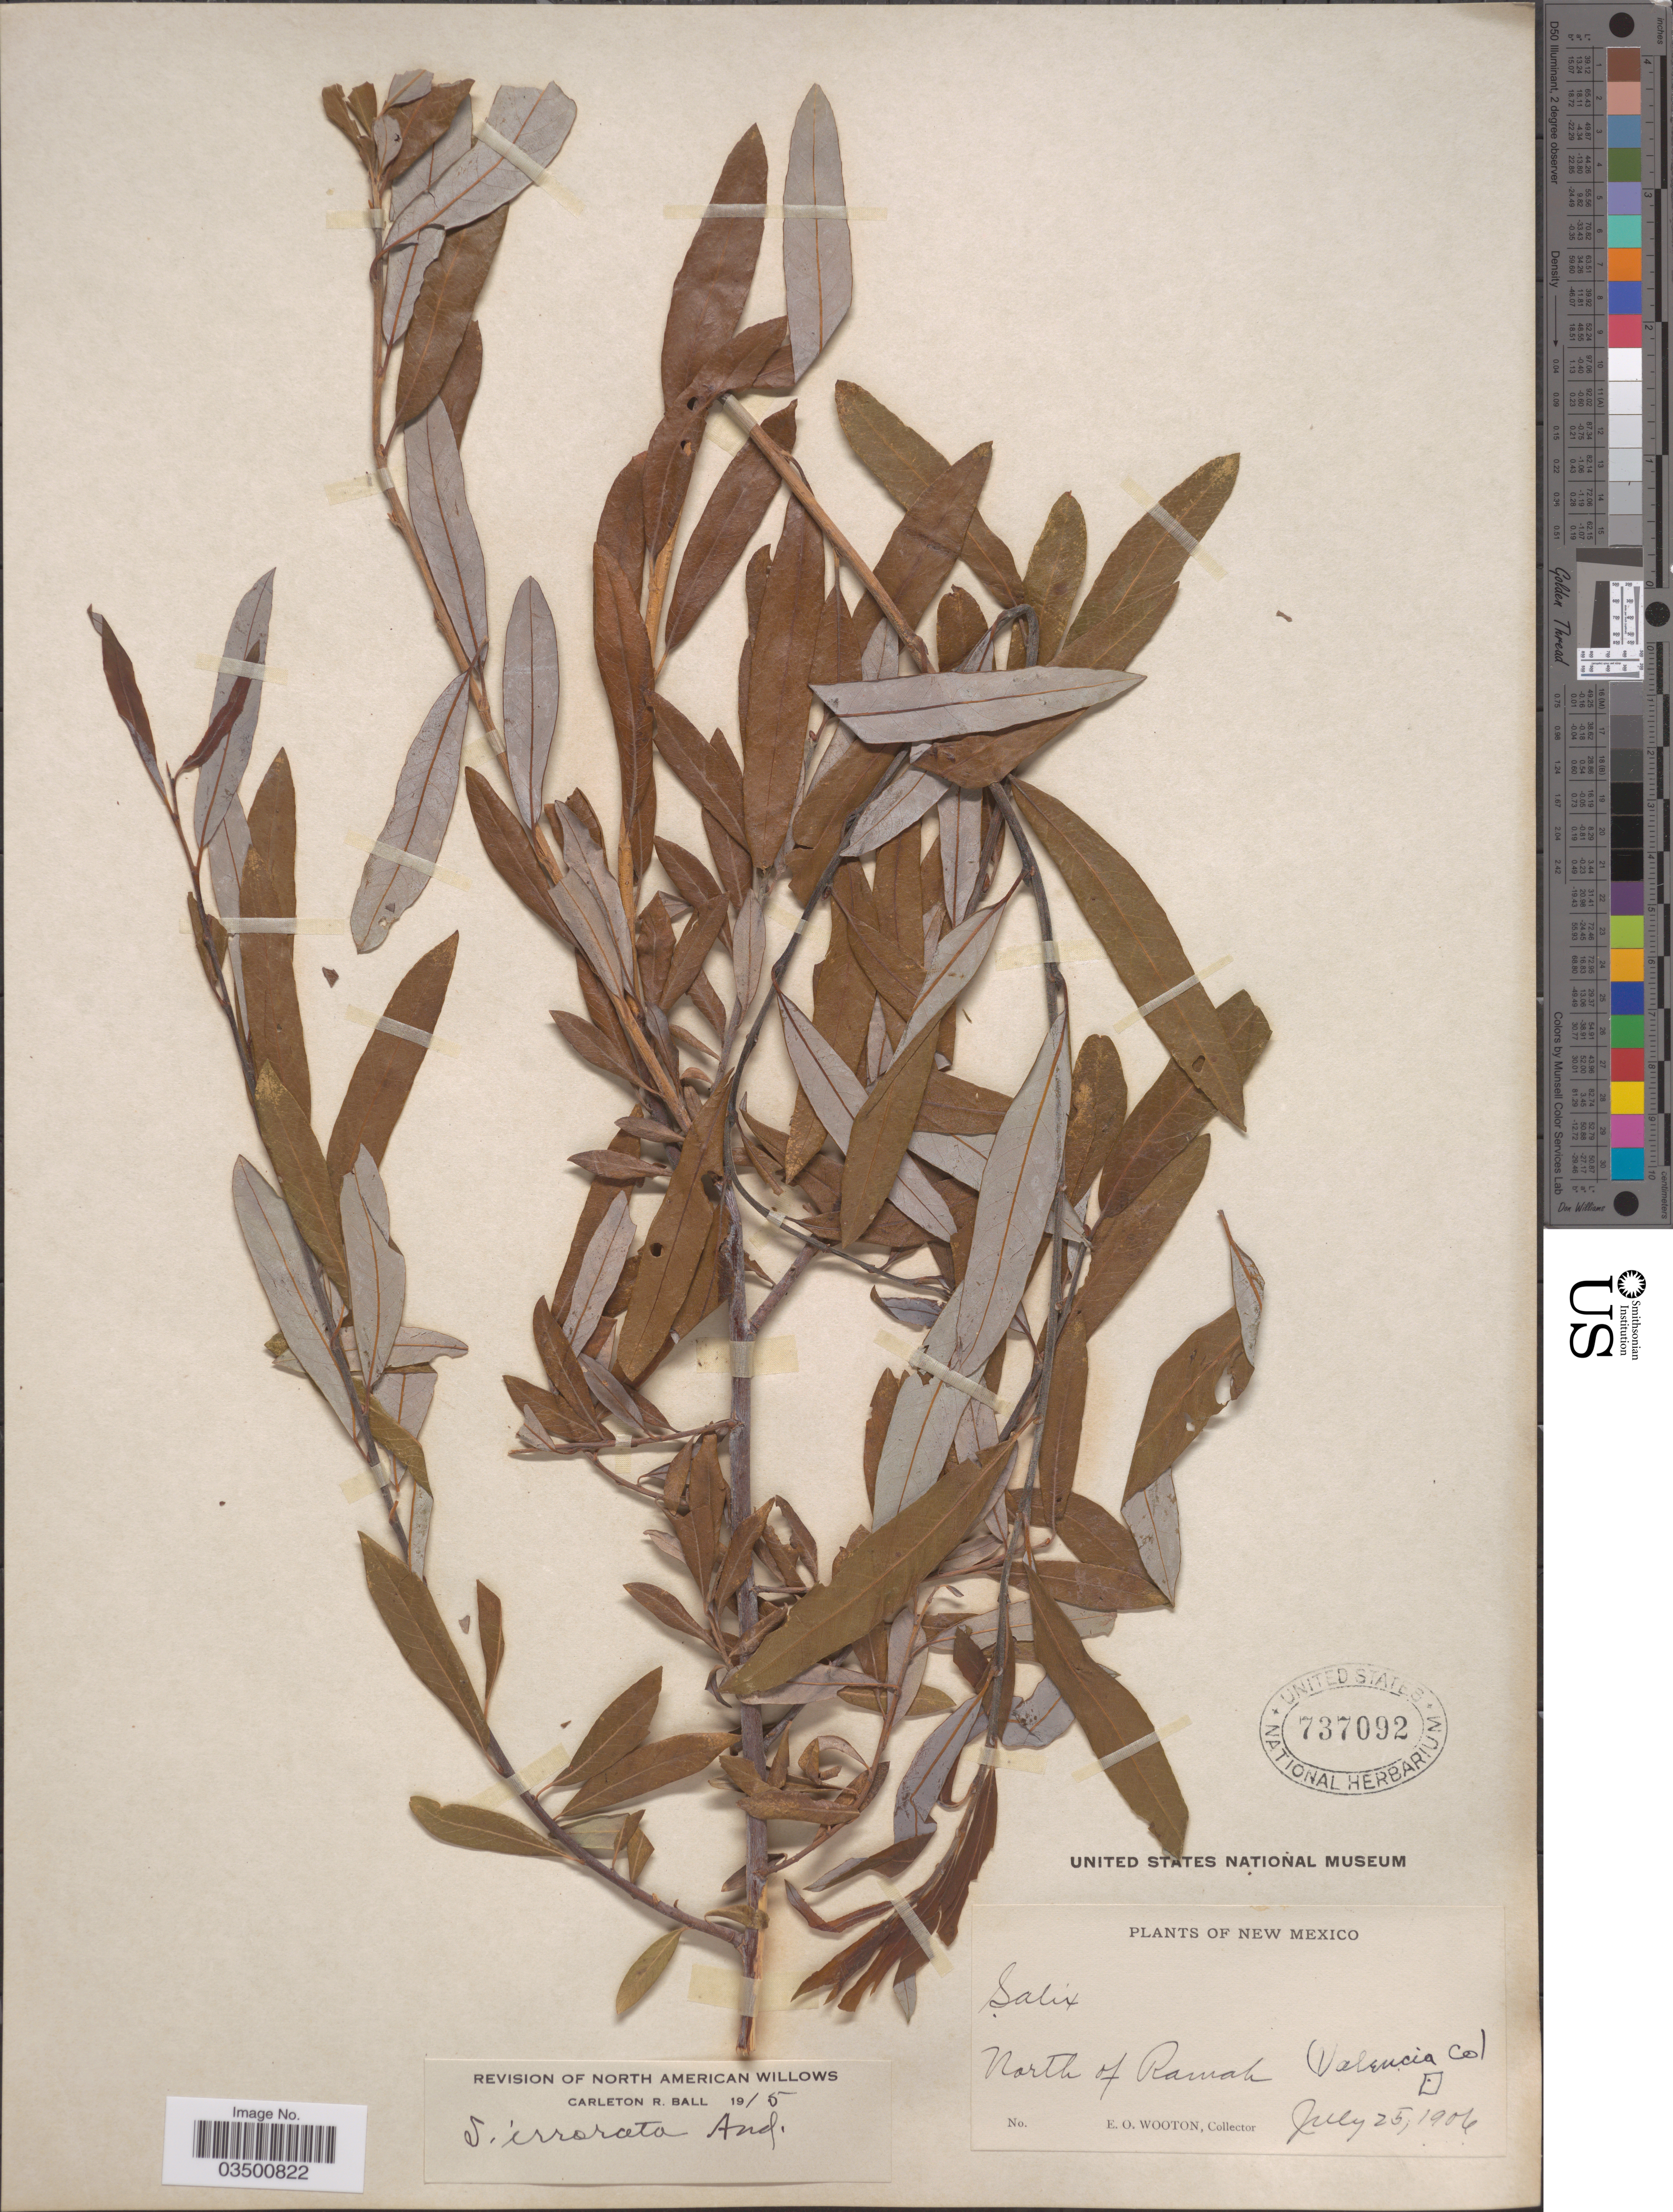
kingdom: Plantae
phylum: Tracheophyta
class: Magnoliopsida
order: Malpighiales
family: Salicaceae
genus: Salix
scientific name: Salix irrorata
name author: Andersson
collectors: E. O. Wooton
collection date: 1906-07-25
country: United States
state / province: New Mexico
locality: North of Ranch (Valencia Co.).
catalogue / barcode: US 737092